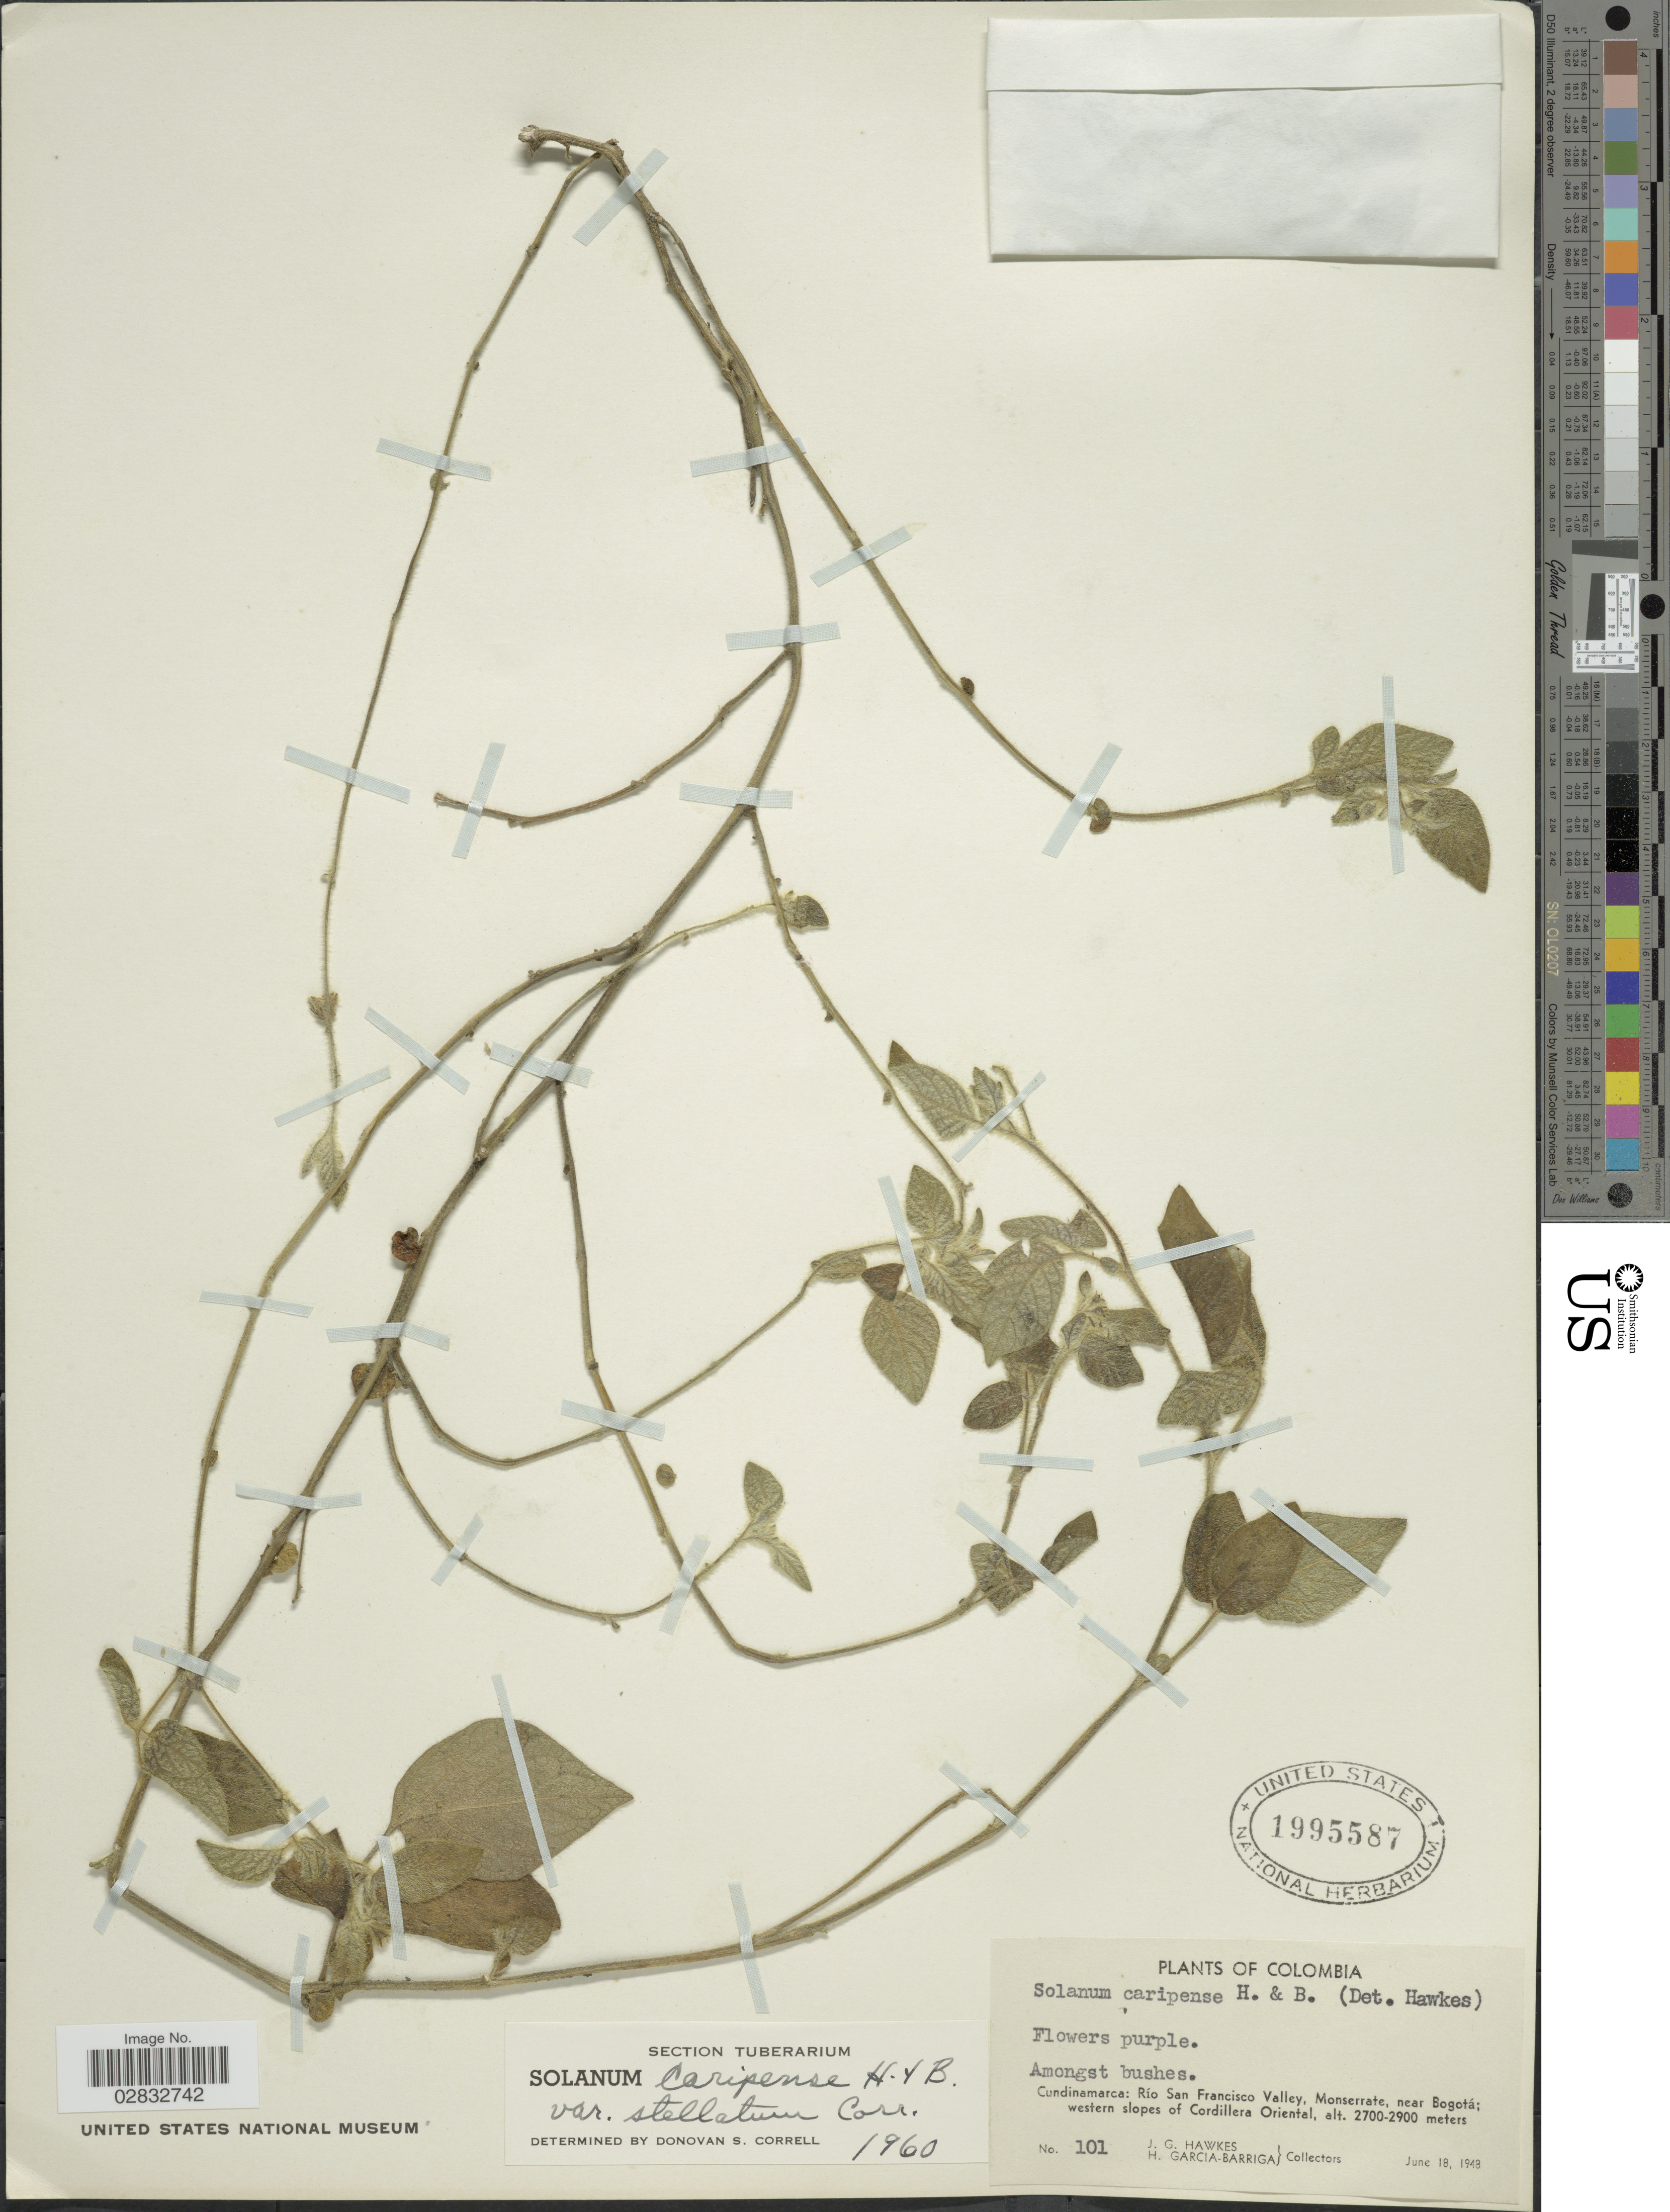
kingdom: Plantae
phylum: Tracheophyta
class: Magnoliopsida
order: Solanales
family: Solanaceae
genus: Solanum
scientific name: Solanum caripense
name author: Humb. & Bonpl. ex Dunal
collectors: J. Hawkes & H. García Barriga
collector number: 101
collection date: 1948-06-18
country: Colombia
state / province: Cundinamarca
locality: Río San Francisco Valley, Monserrate, near Bogotá; western slopes of Cordillera Oriental.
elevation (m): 2700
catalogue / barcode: US 1995587